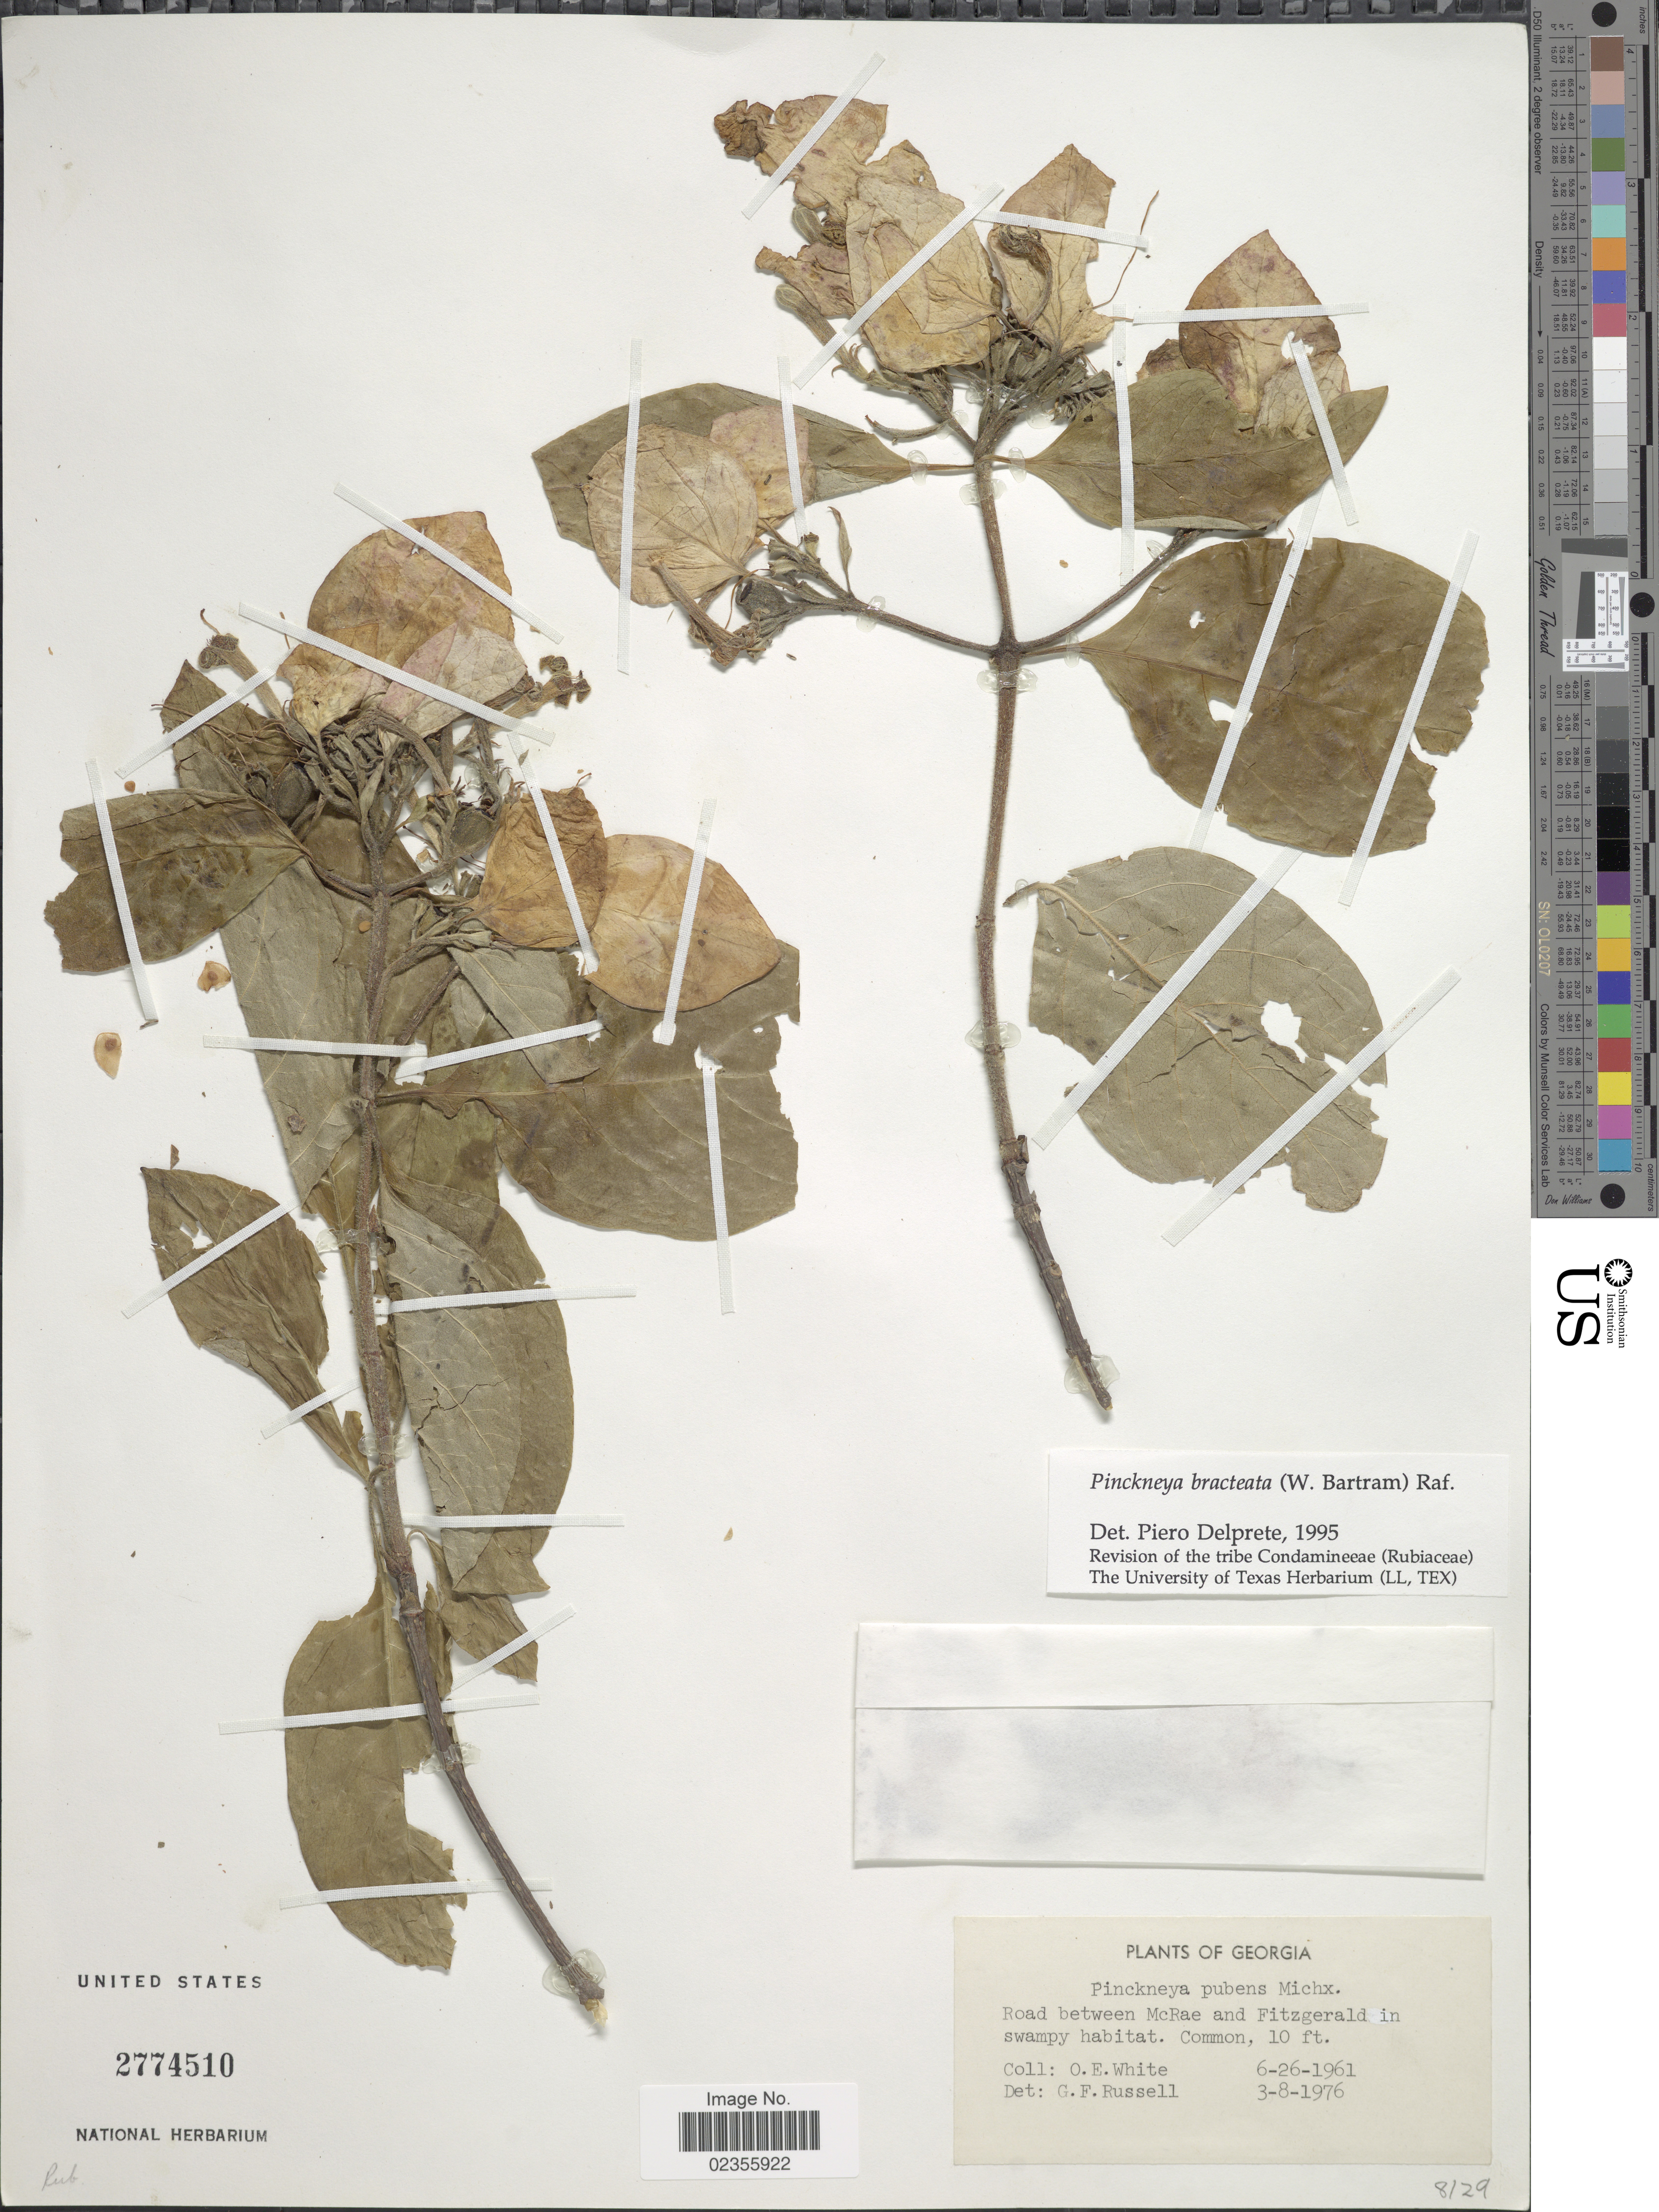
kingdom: Plantae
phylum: Tracheophyta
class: Magnoliopsida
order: Gentianales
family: Rubiaceae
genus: Pinckneya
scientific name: Pinckneya pubens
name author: Michx.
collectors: O. E. White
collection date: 1961-06-26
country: United States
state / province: Georgia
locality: Road between McRae and Fitzgerald in swampy habitat.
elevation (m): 3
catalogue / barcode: US 2774510